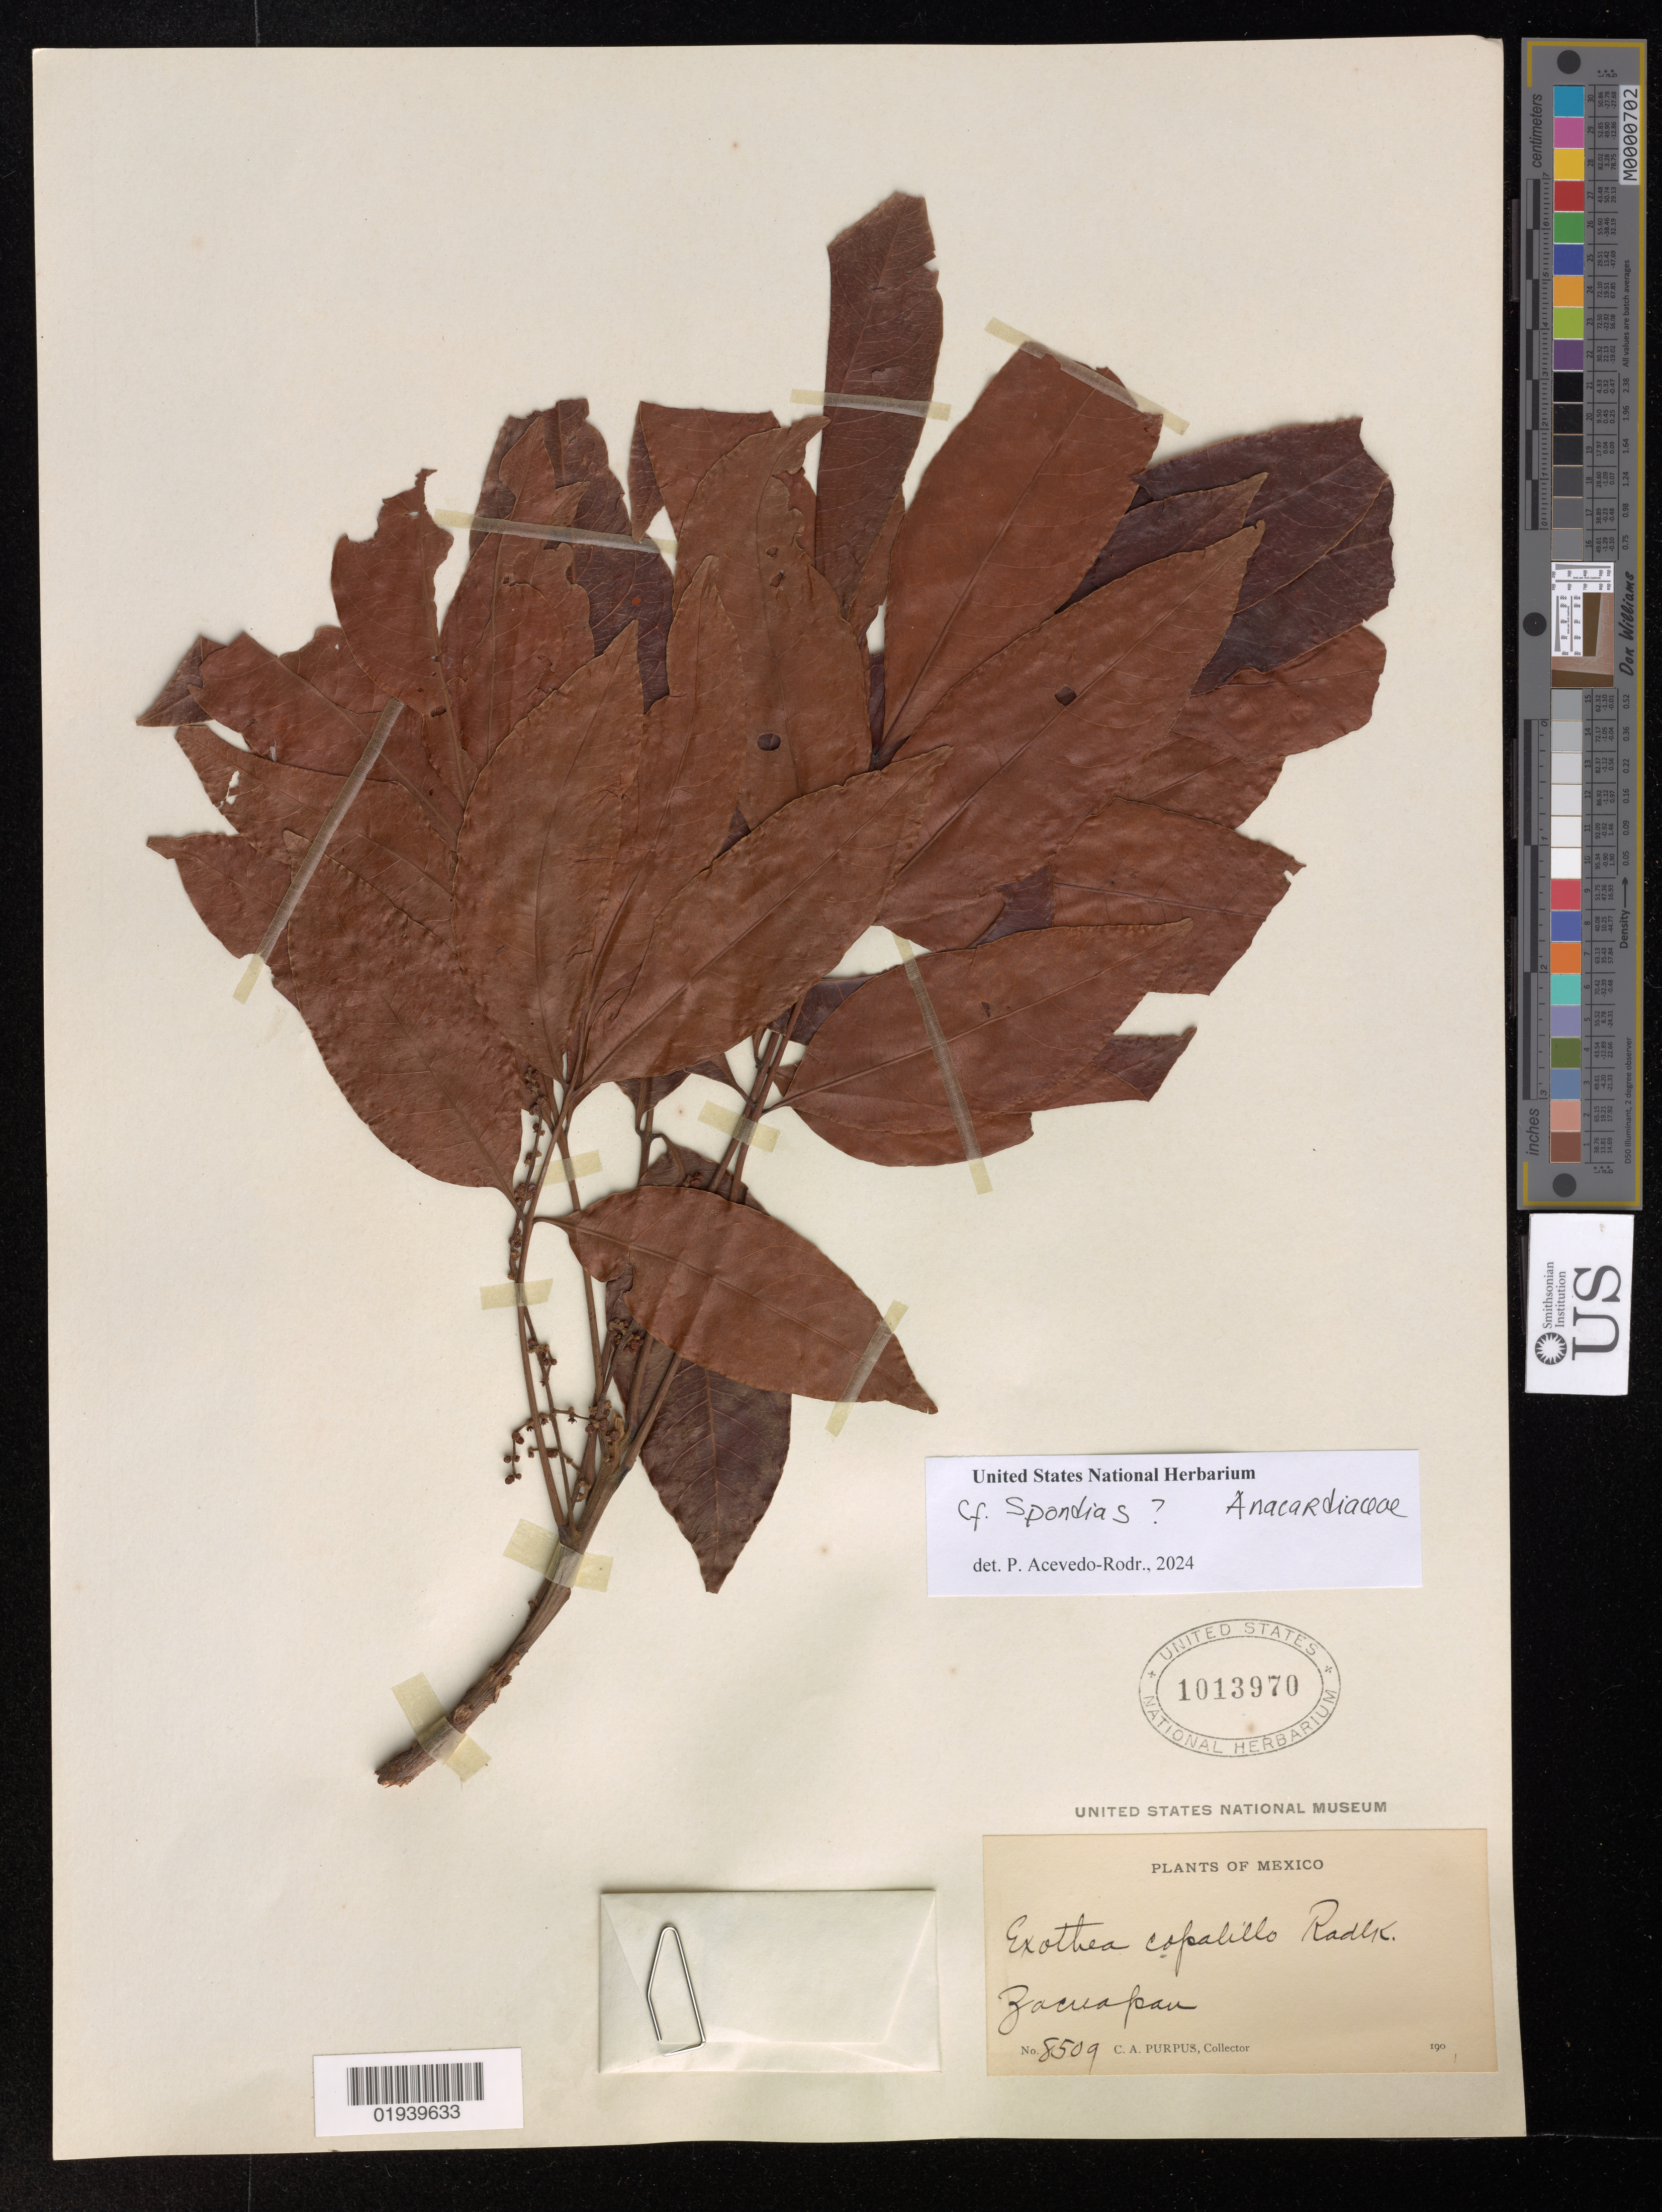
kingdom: Plantae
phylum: Tracheophyta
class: Magnoliopsida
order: Sapindales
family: Anacardiaceae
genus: Tapirira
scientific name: Tapirira mexicana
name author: Marchand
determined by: Mitchell, J. D.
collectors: C. A. Purpus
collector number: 8509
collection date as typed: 190-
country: Mexico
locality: Zocreapan [?]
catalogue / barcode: US 1013970